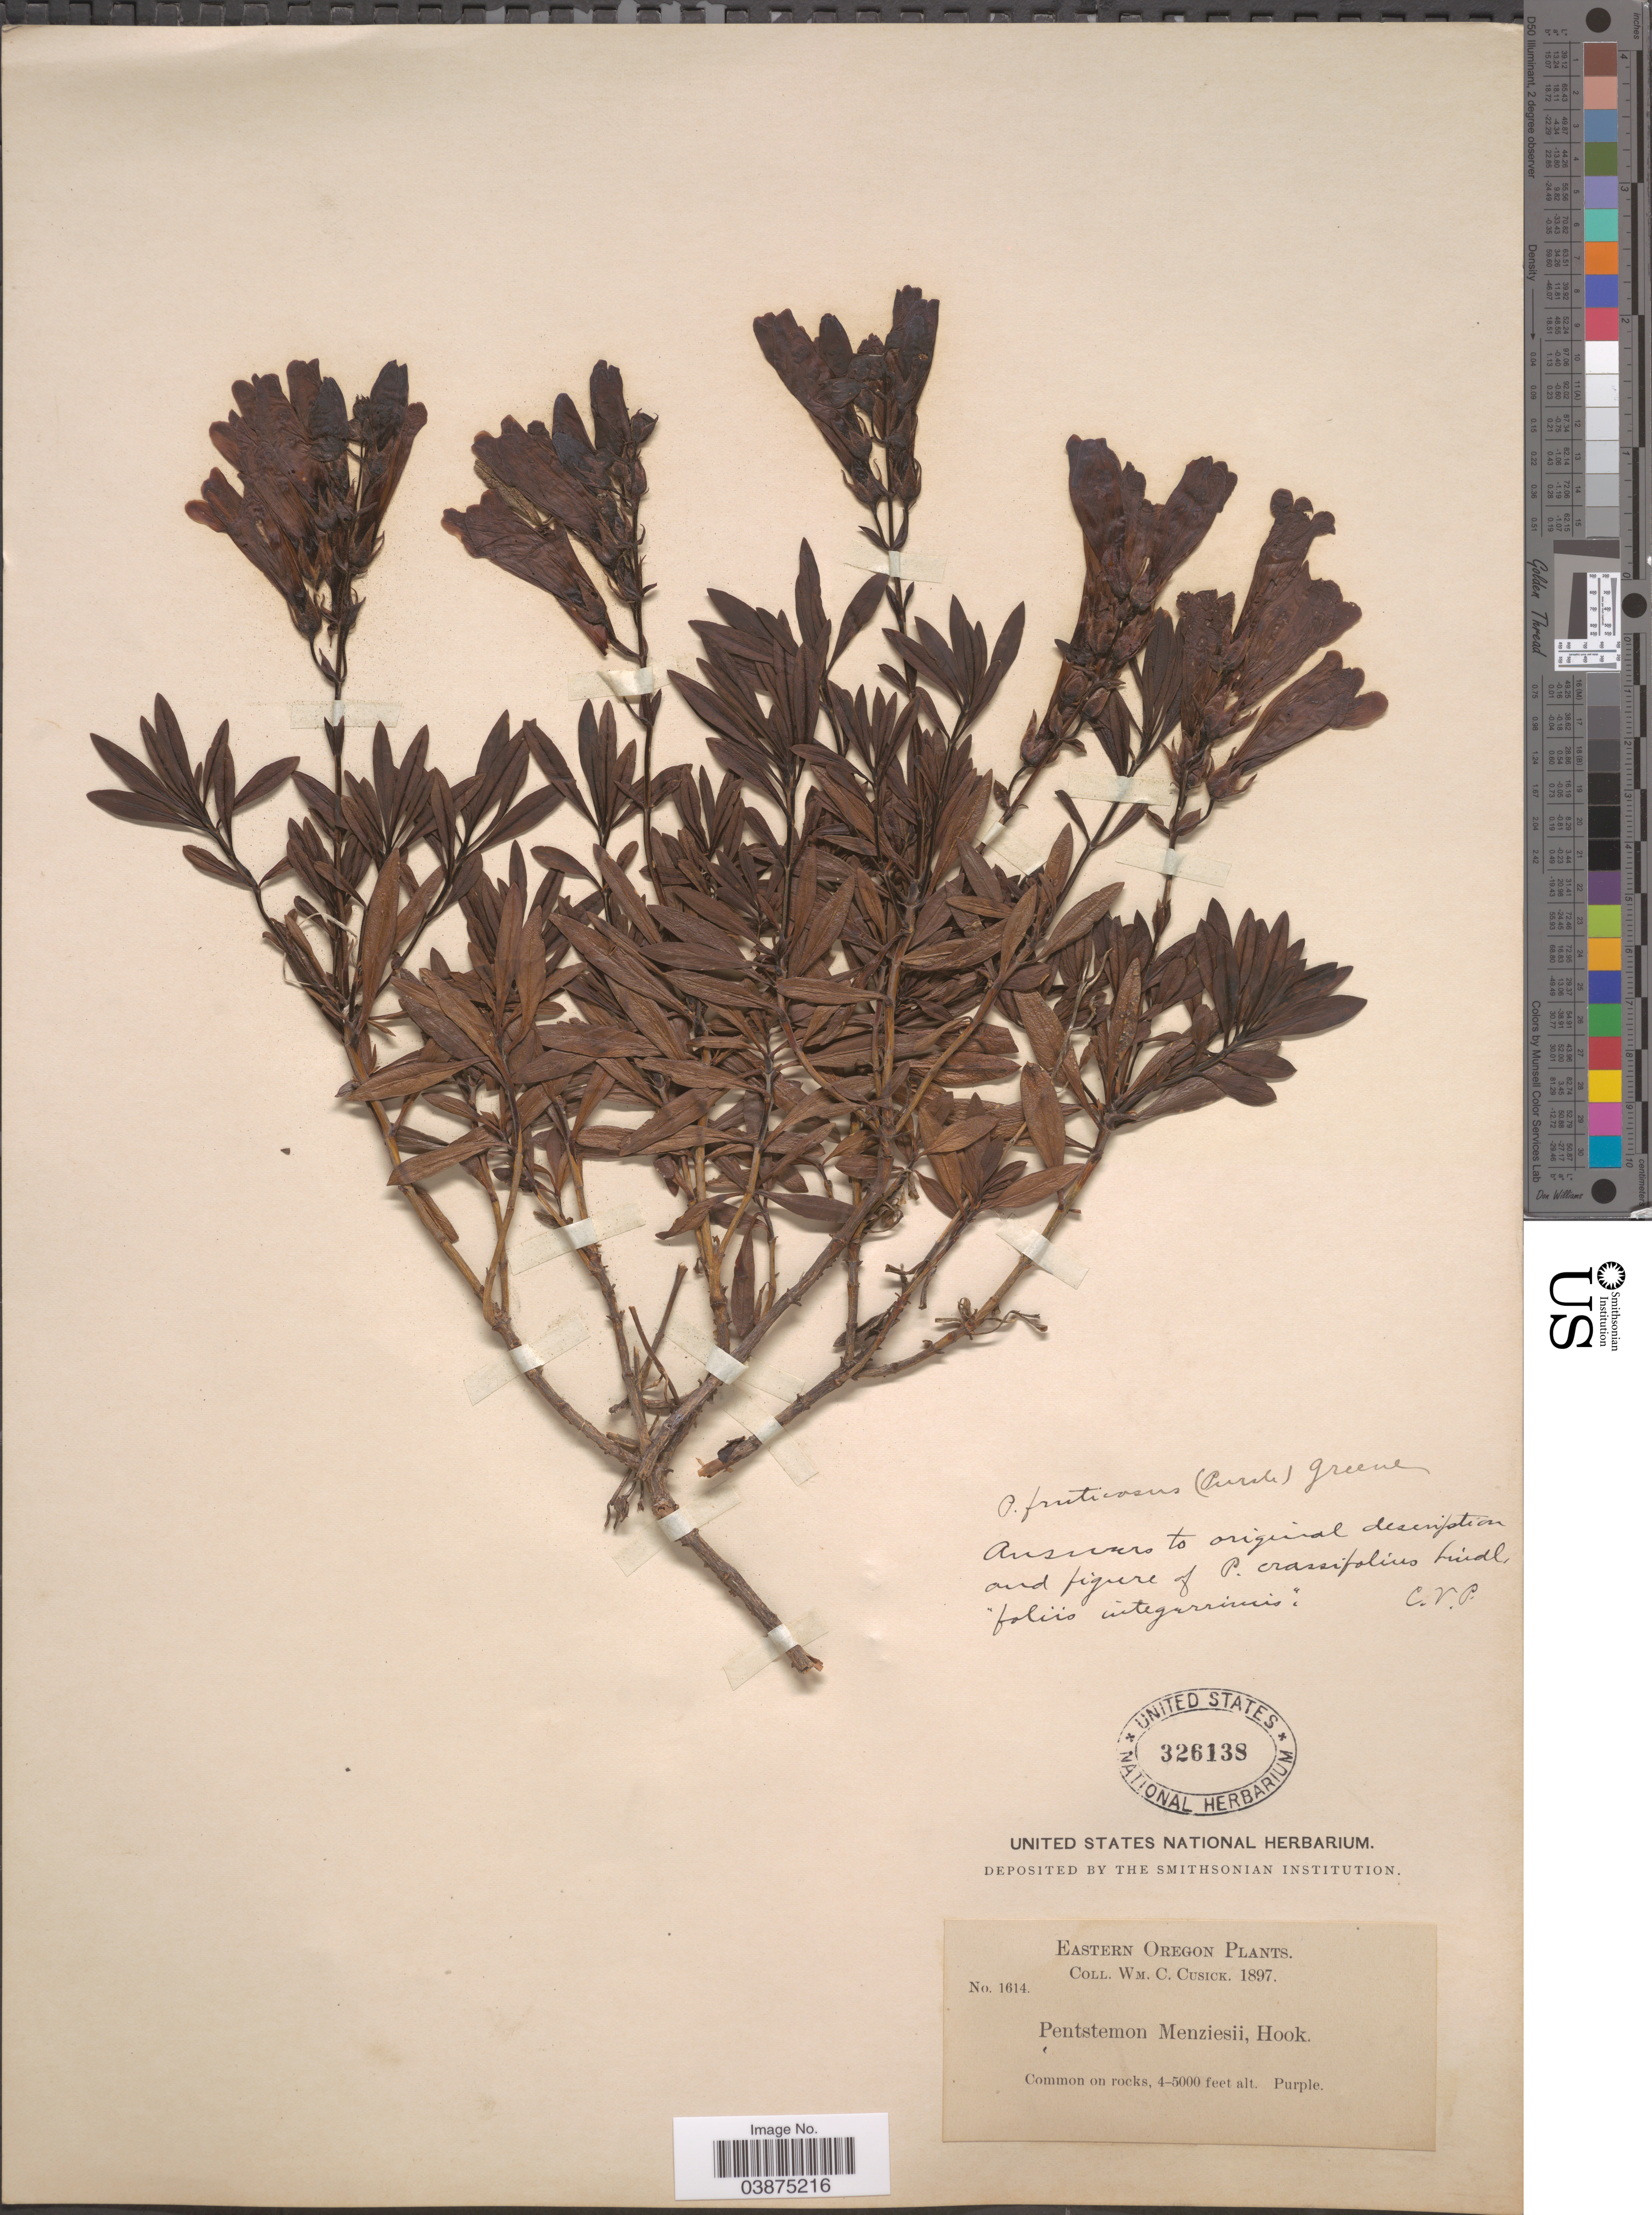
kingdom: Plantae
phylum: Tracheophyta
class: Magnoliopsida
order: Lamiales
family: Plantaginaceae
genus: Penstemon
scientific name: Penstemon fruticosus var. fruticosus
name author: (Pursh) Greene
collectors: W. C. Cusick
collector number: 1614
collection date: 1897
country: United States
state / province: Oregon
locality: Eastern Oregon.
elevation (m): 1219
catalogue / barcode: US 326138